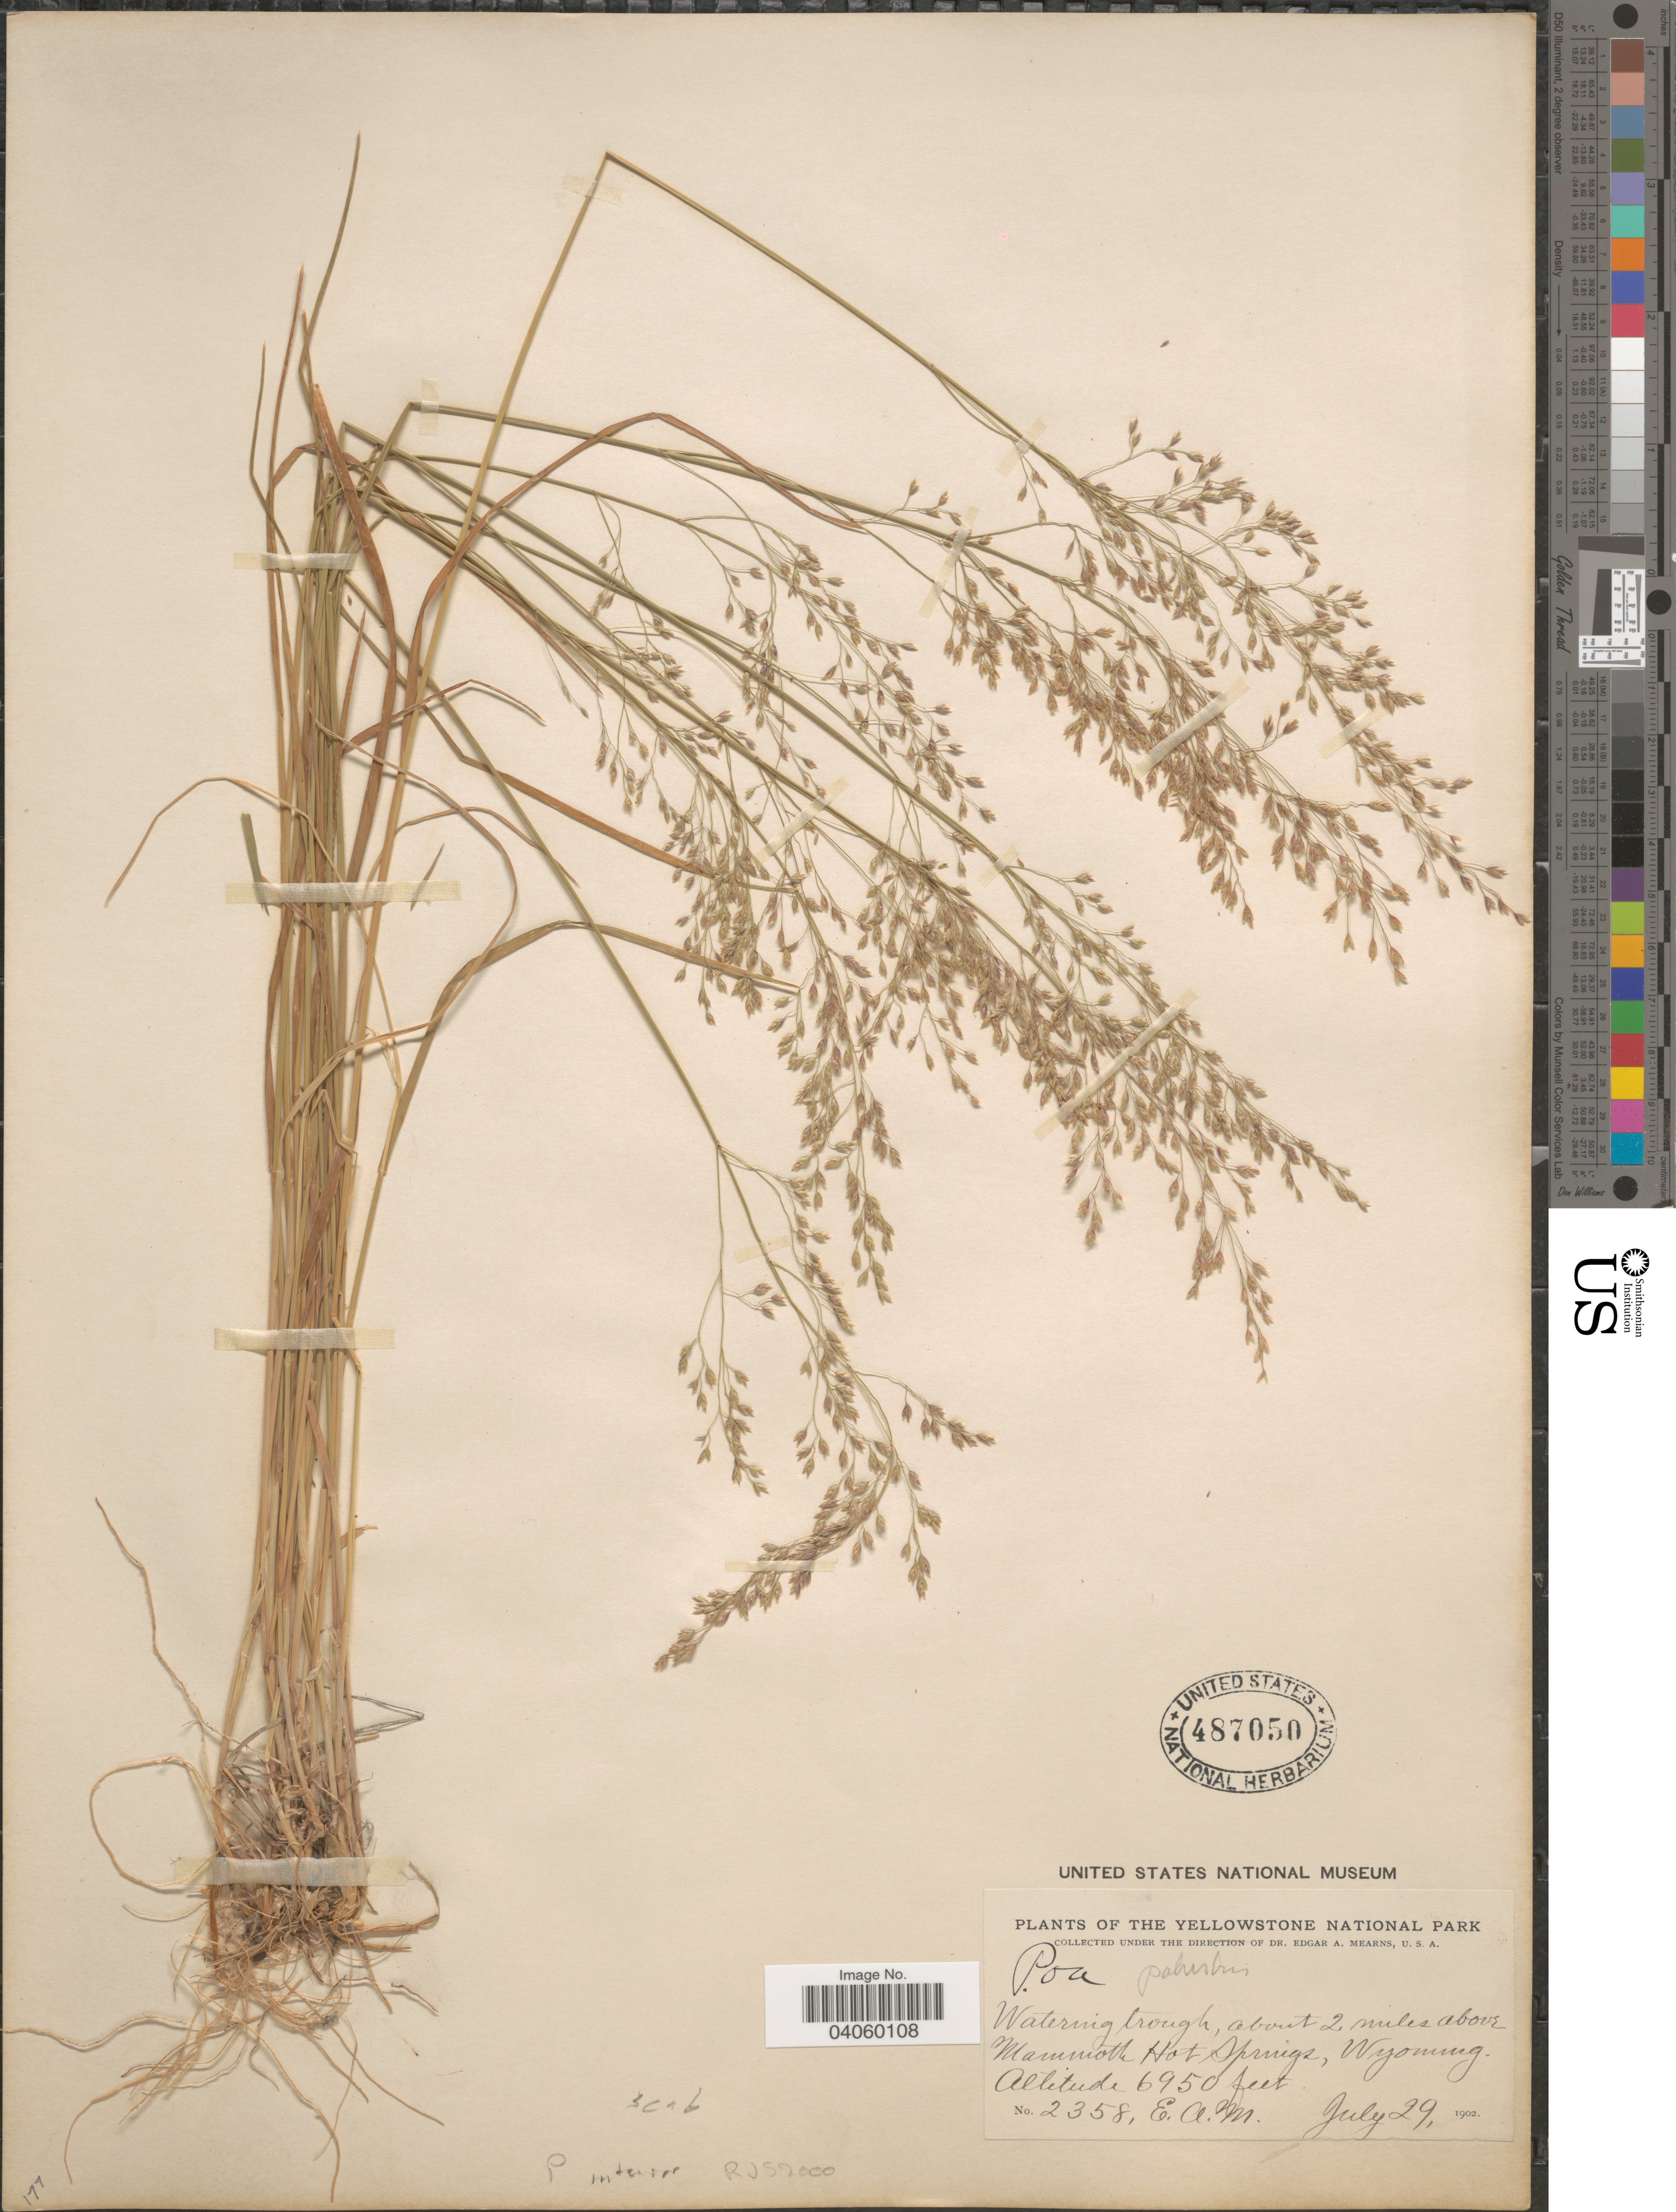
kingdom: Plantae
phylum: Tracheophyta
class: Liliopsida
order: Poales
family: Poaceae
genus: Poa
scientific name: Poa interior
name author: Rydb.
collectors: E. A. Mearns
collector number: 2358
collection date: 1902-07-29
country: United States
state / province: Wyoming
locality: The Yellowstone National Park. About 2 miles above Mammoth Hot Springs.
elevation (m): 2118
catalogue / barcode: US 487050